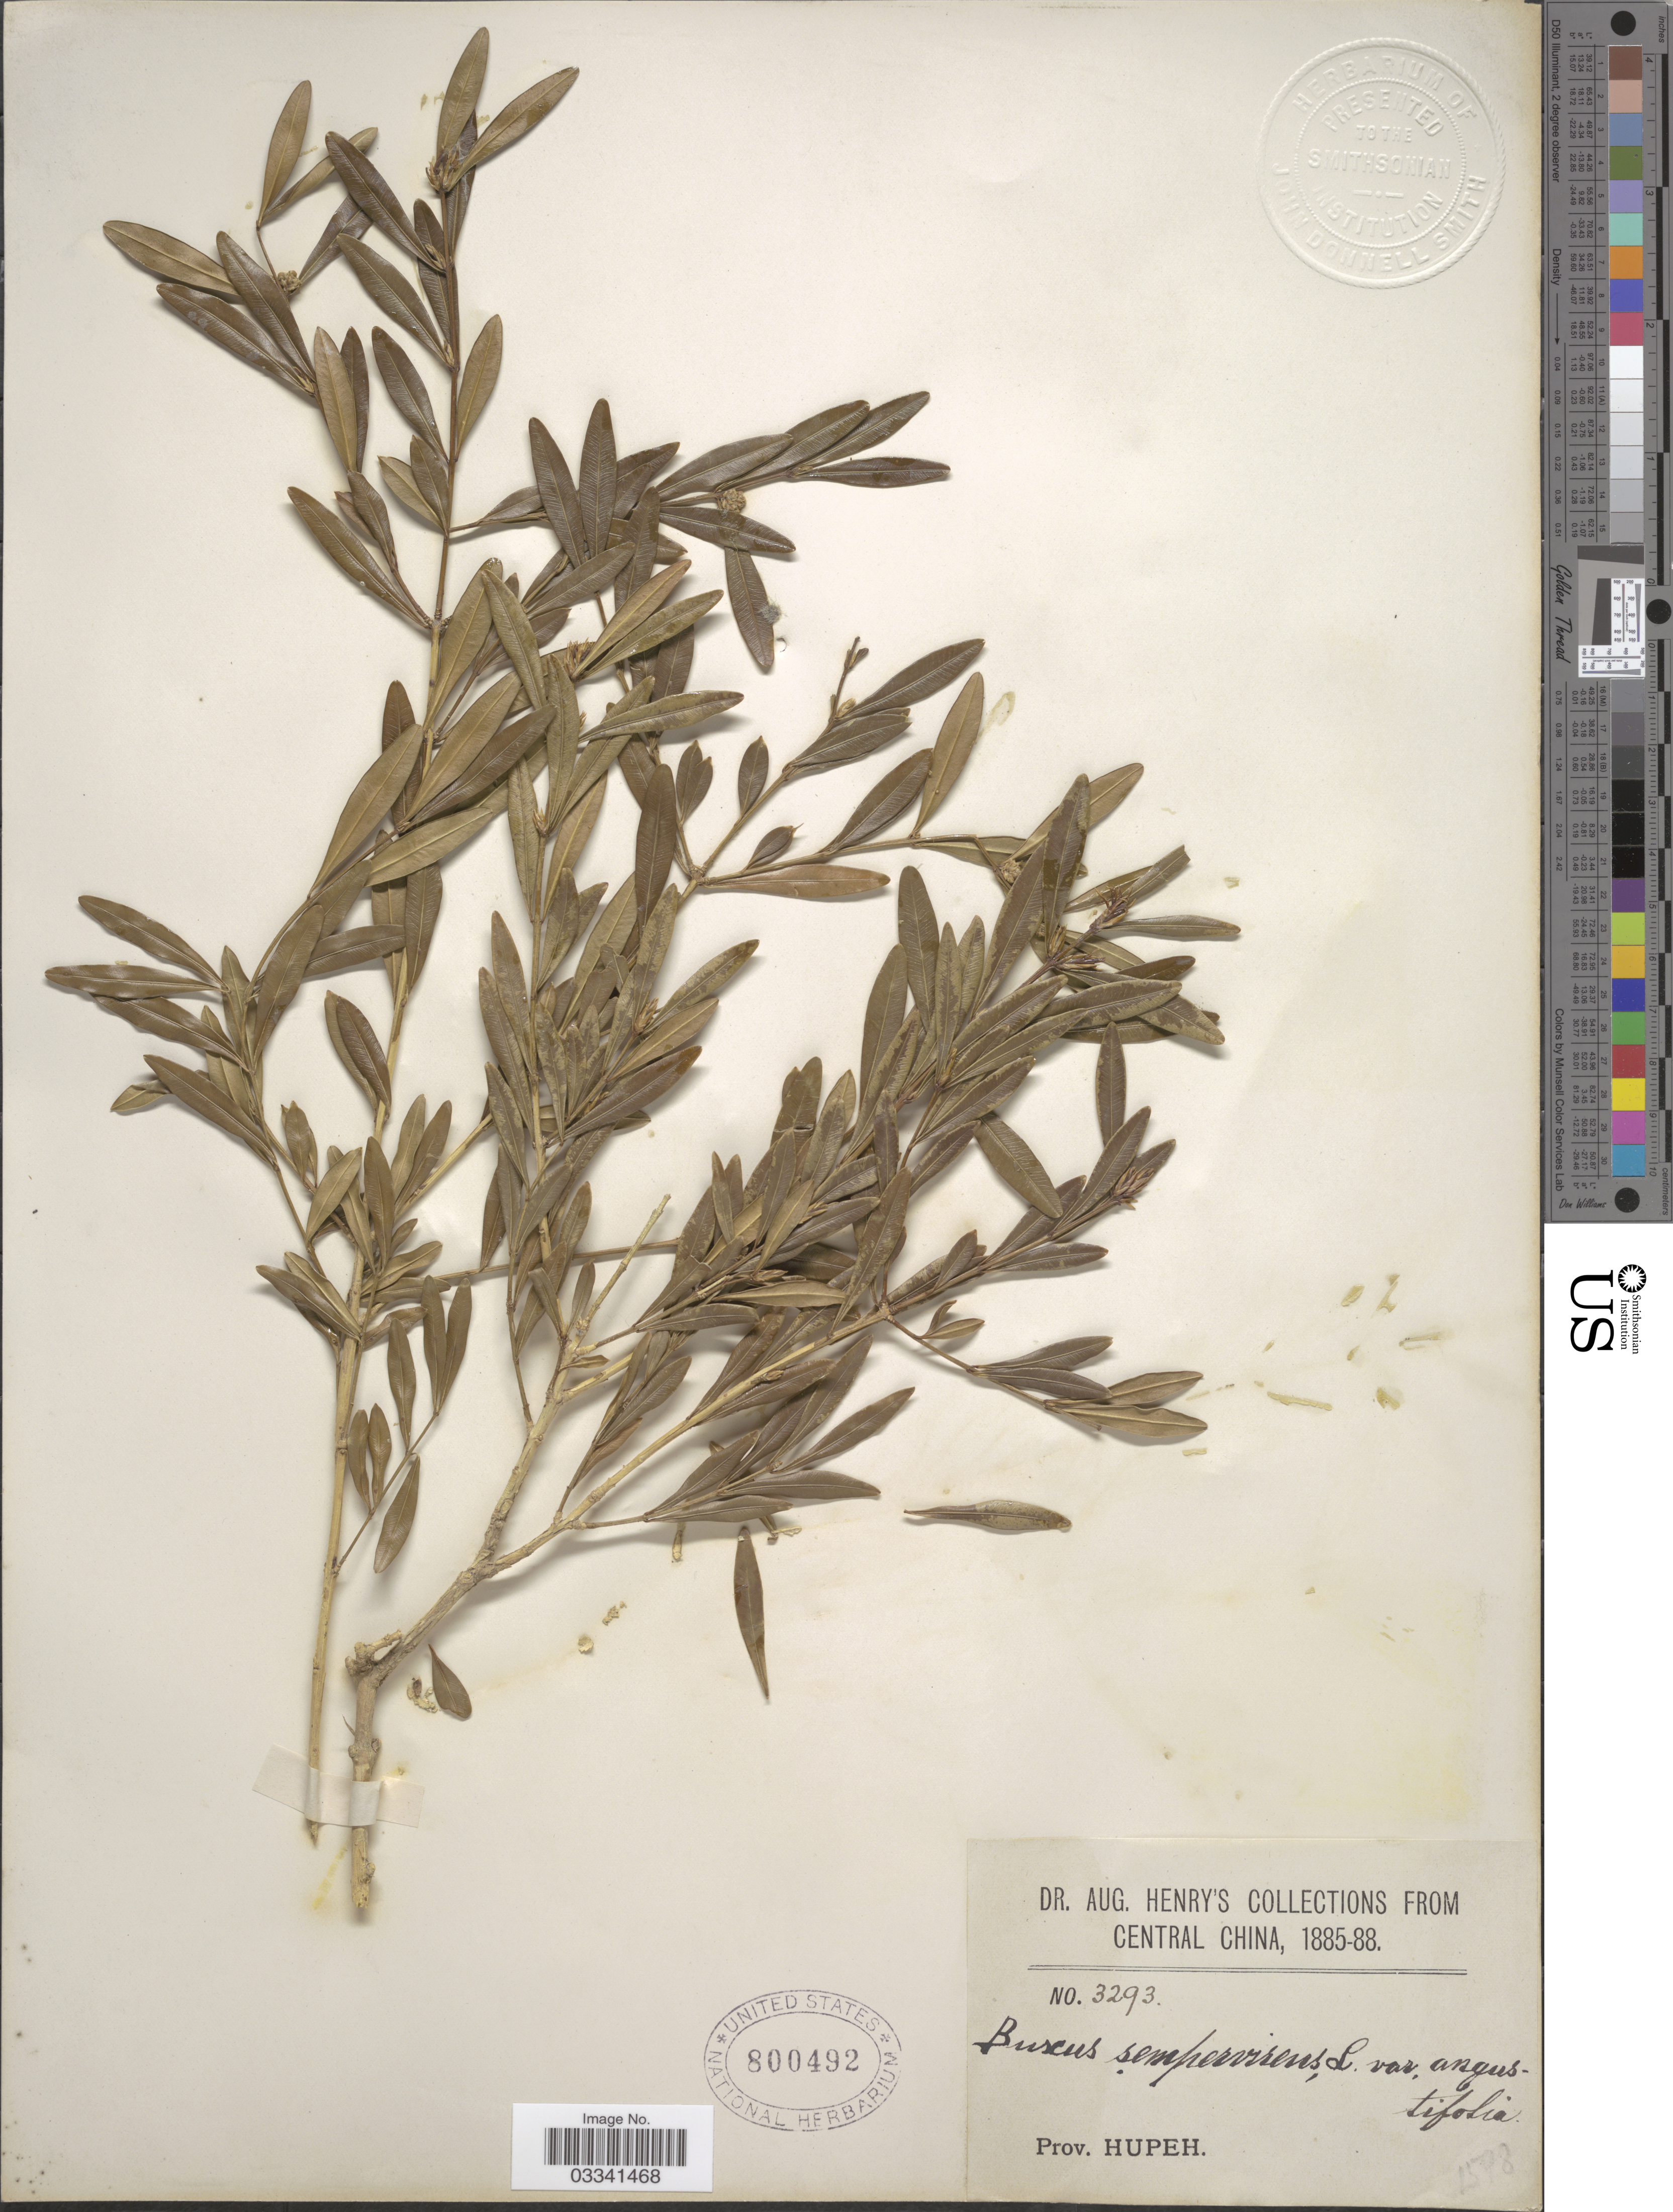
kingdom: Plantae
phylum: Tracheophyta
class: Magnoliopsida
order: Buxales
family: Buxaceae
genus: Buxus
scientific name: Buxus sempervirens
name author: L.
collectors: A. Henry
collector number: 3293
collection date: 1885/1888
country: China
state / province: Hubei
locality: Central China. Prov. Hupeh.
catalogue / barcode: US 800492